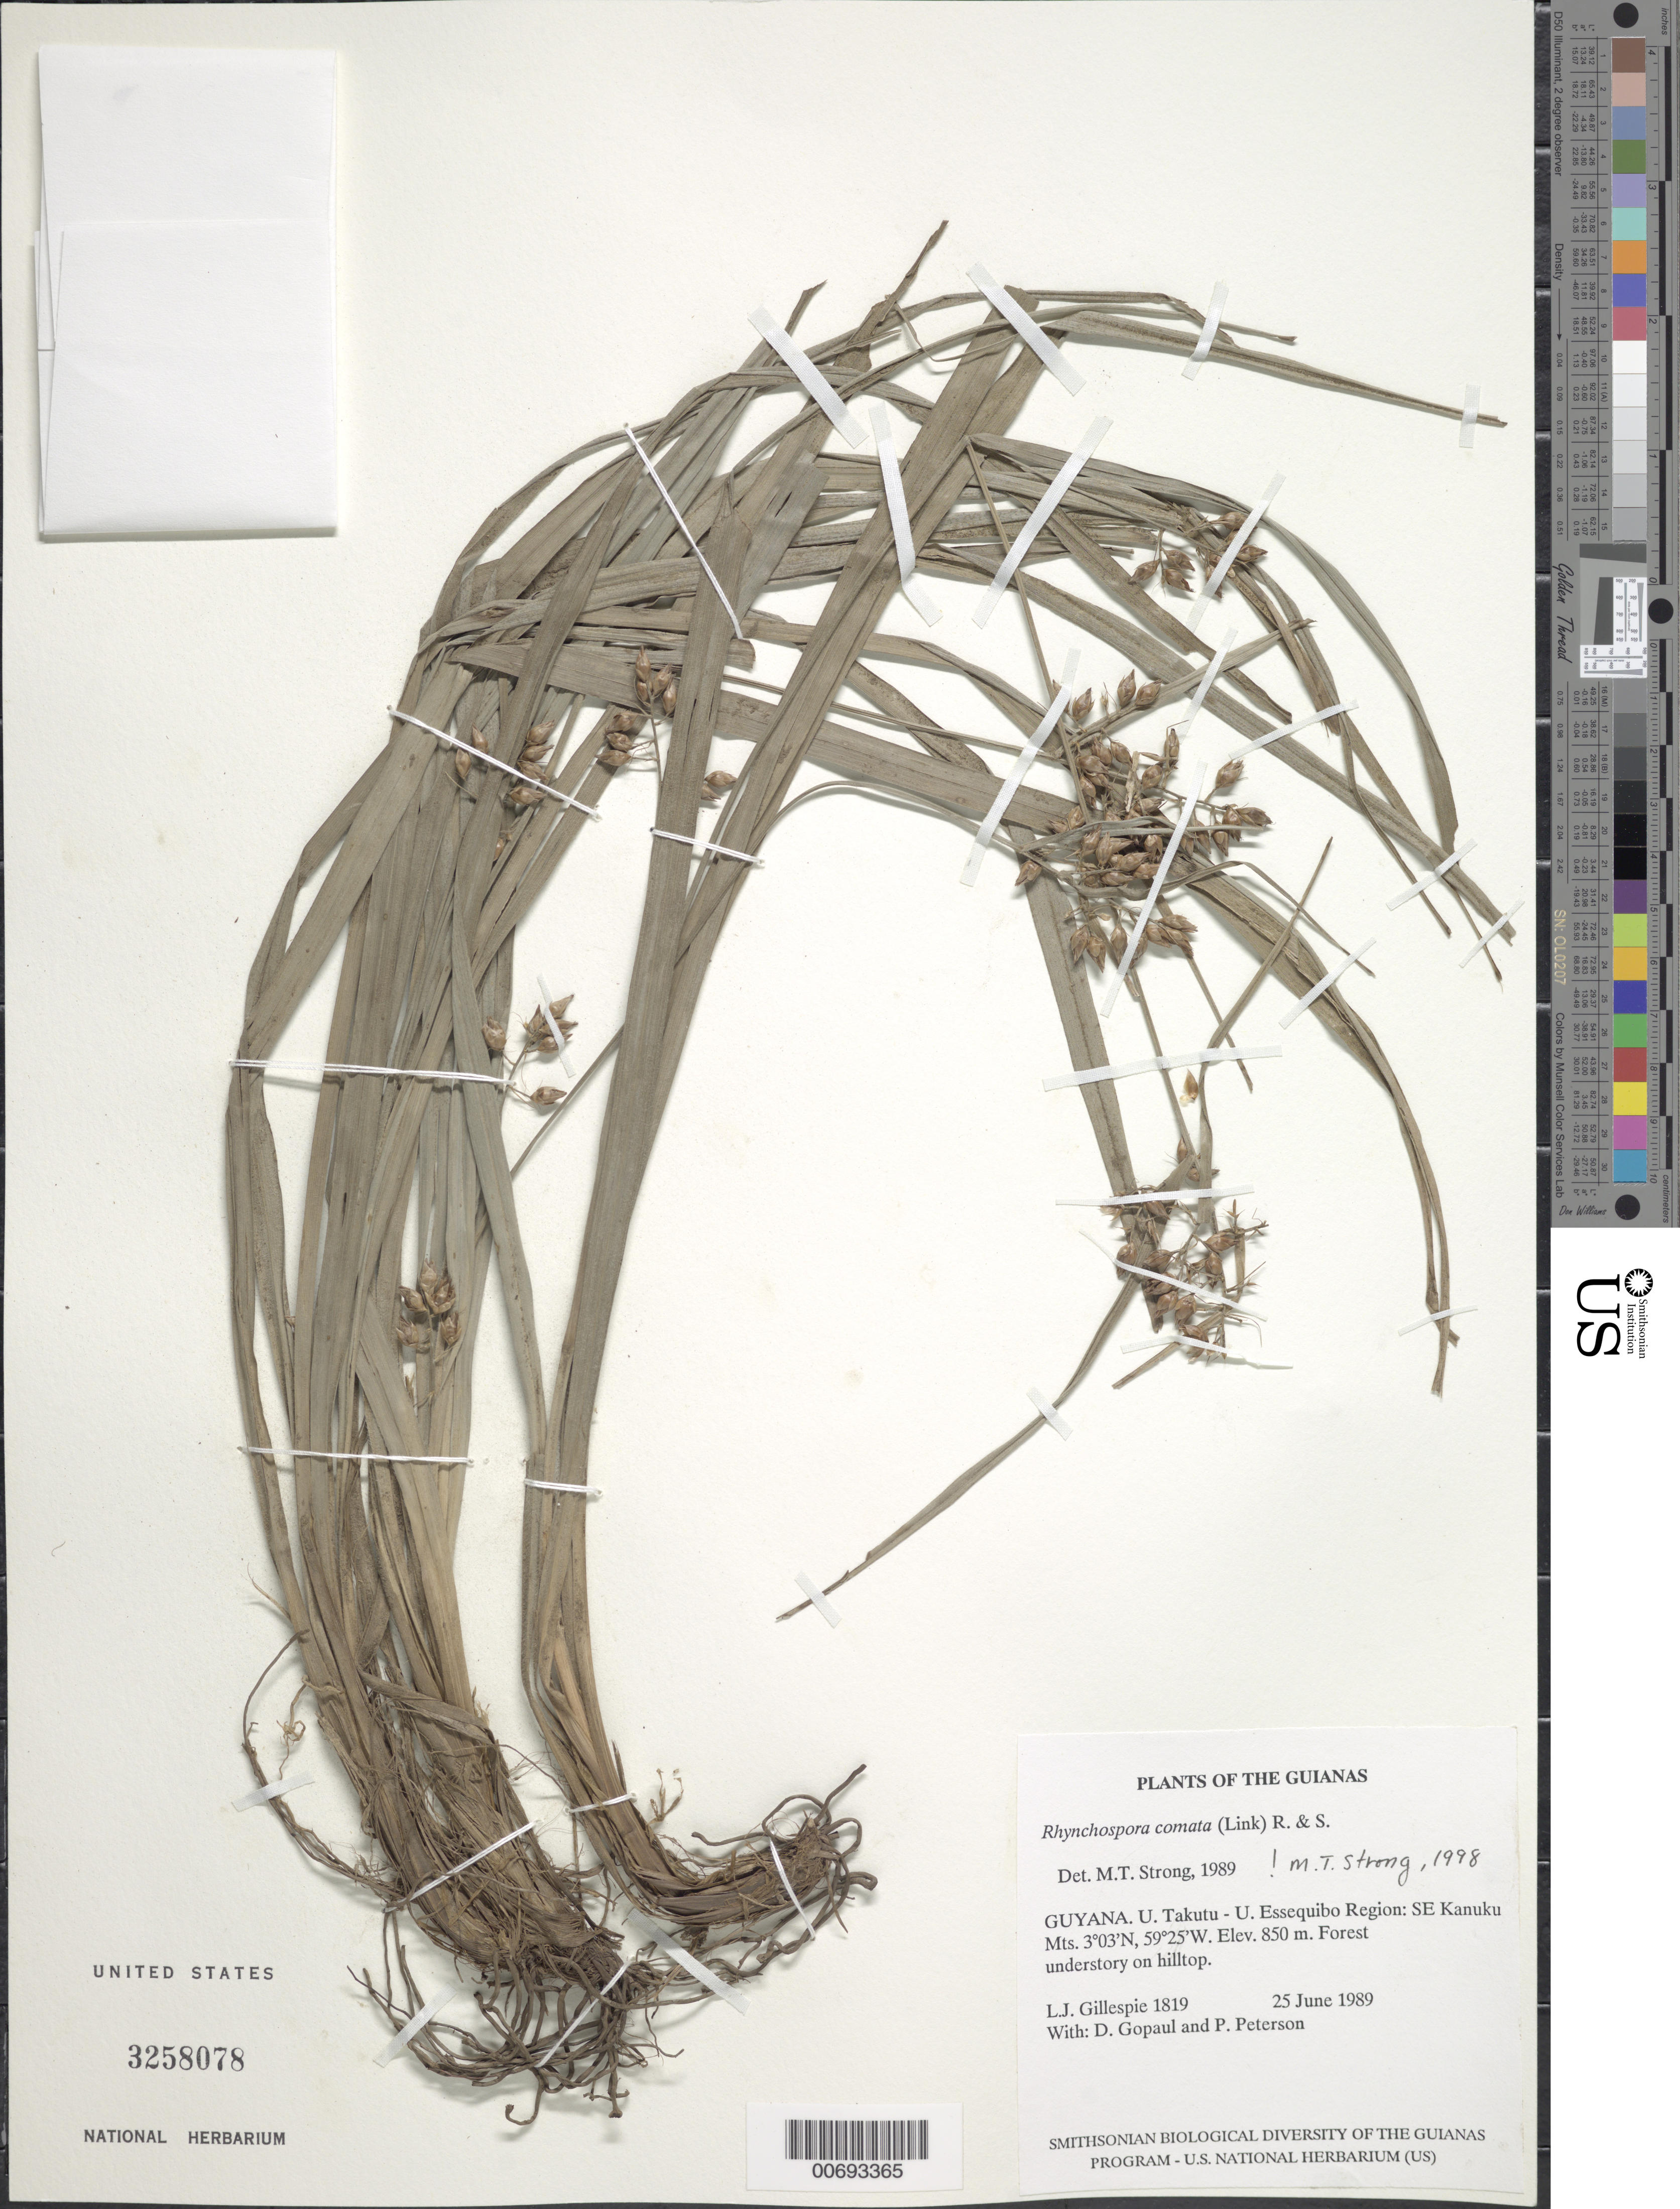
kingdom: Plantae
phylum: Tracheophyta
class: Liliopsida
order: Poales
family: Cyperaceae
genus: Rhynchospora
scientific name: Rhynchospora comata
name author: (Link) Schult.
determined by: Strong, M. T., (US), Smithsonian Institution - National Museum of Natural History (UNITED STATES)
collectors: L. J. Gillespie, D. Gopaul & P. M. Peterson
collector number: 1819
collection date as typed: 25 June 1989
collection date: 1989-06-25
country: Guyana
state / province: U. Takutu-U. Essequibo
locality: SE Kanuku Mts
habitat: Forest understory on hilltop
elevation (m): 250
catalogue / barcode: US 3258078